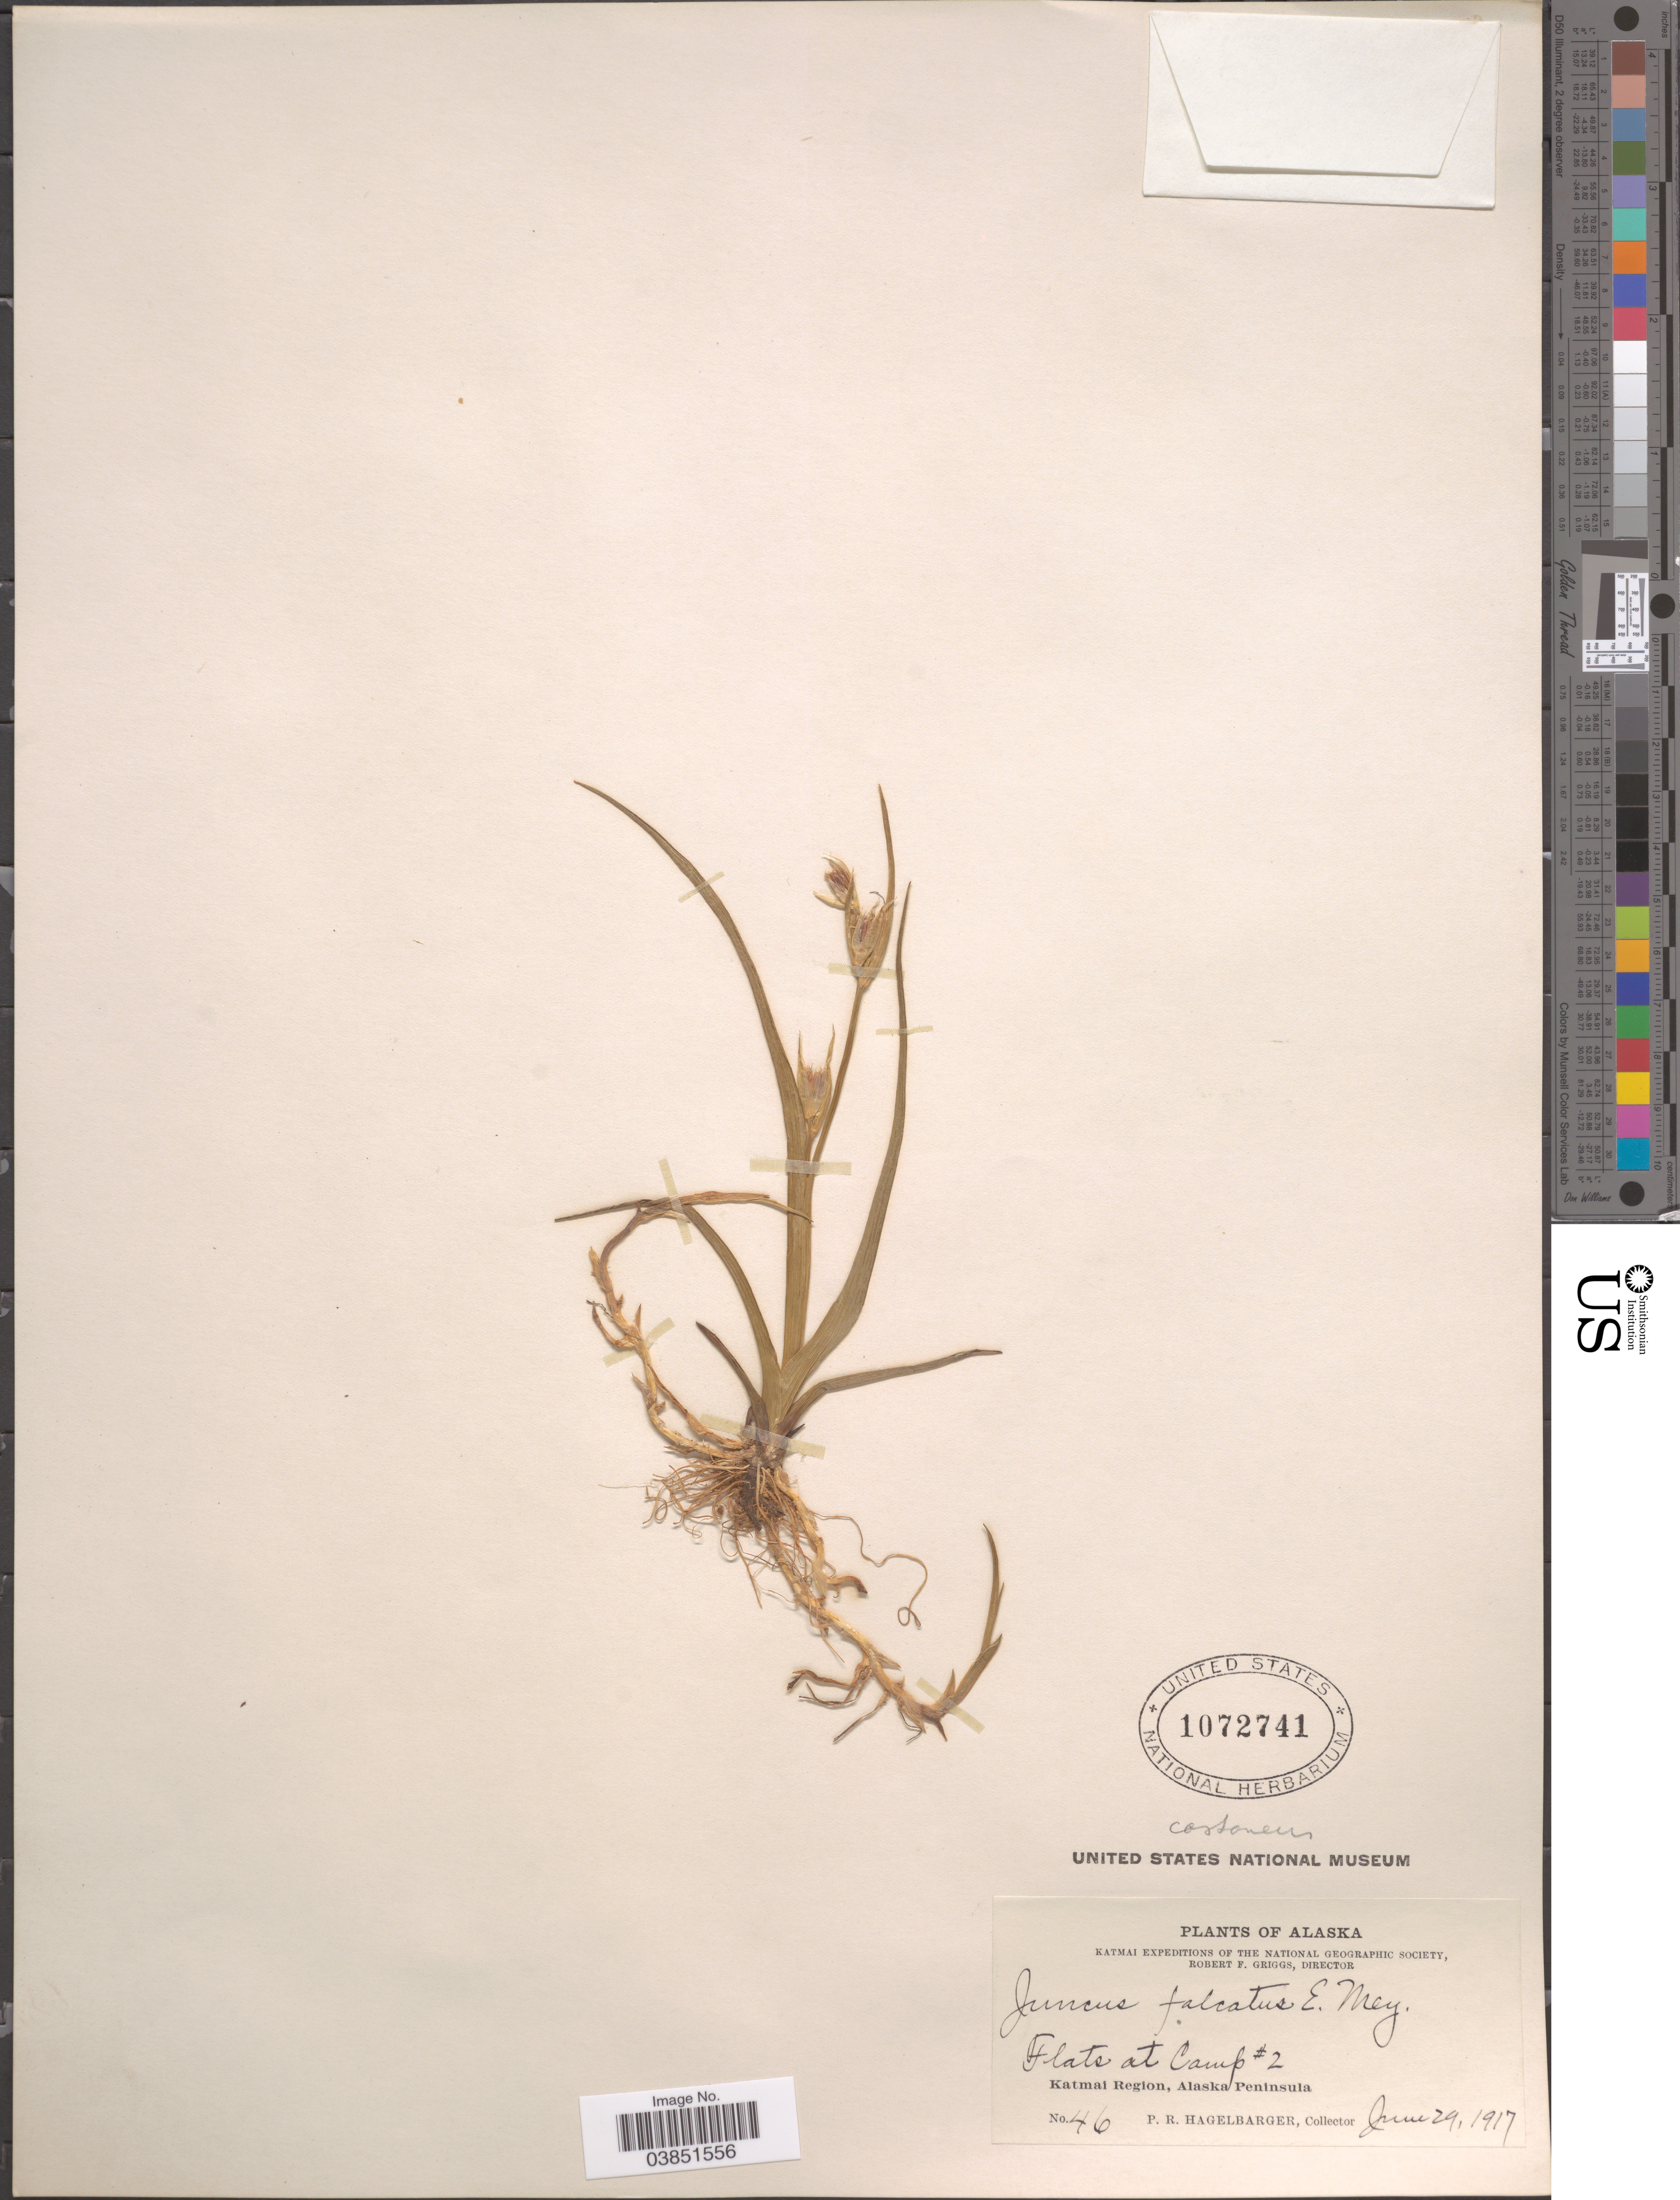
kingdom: Plantae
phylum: Tracheophyta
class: Liliopsida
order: Poales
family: Juncaceae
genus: Juncus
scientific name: Juncus castaneus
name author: Sm.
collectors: P. Hagelbarger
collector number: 46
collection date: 1917-06-29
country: United States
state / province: Alaska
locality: Camp #2. Katmai Region, Alaska Peninsula.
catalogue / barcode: US 1072741